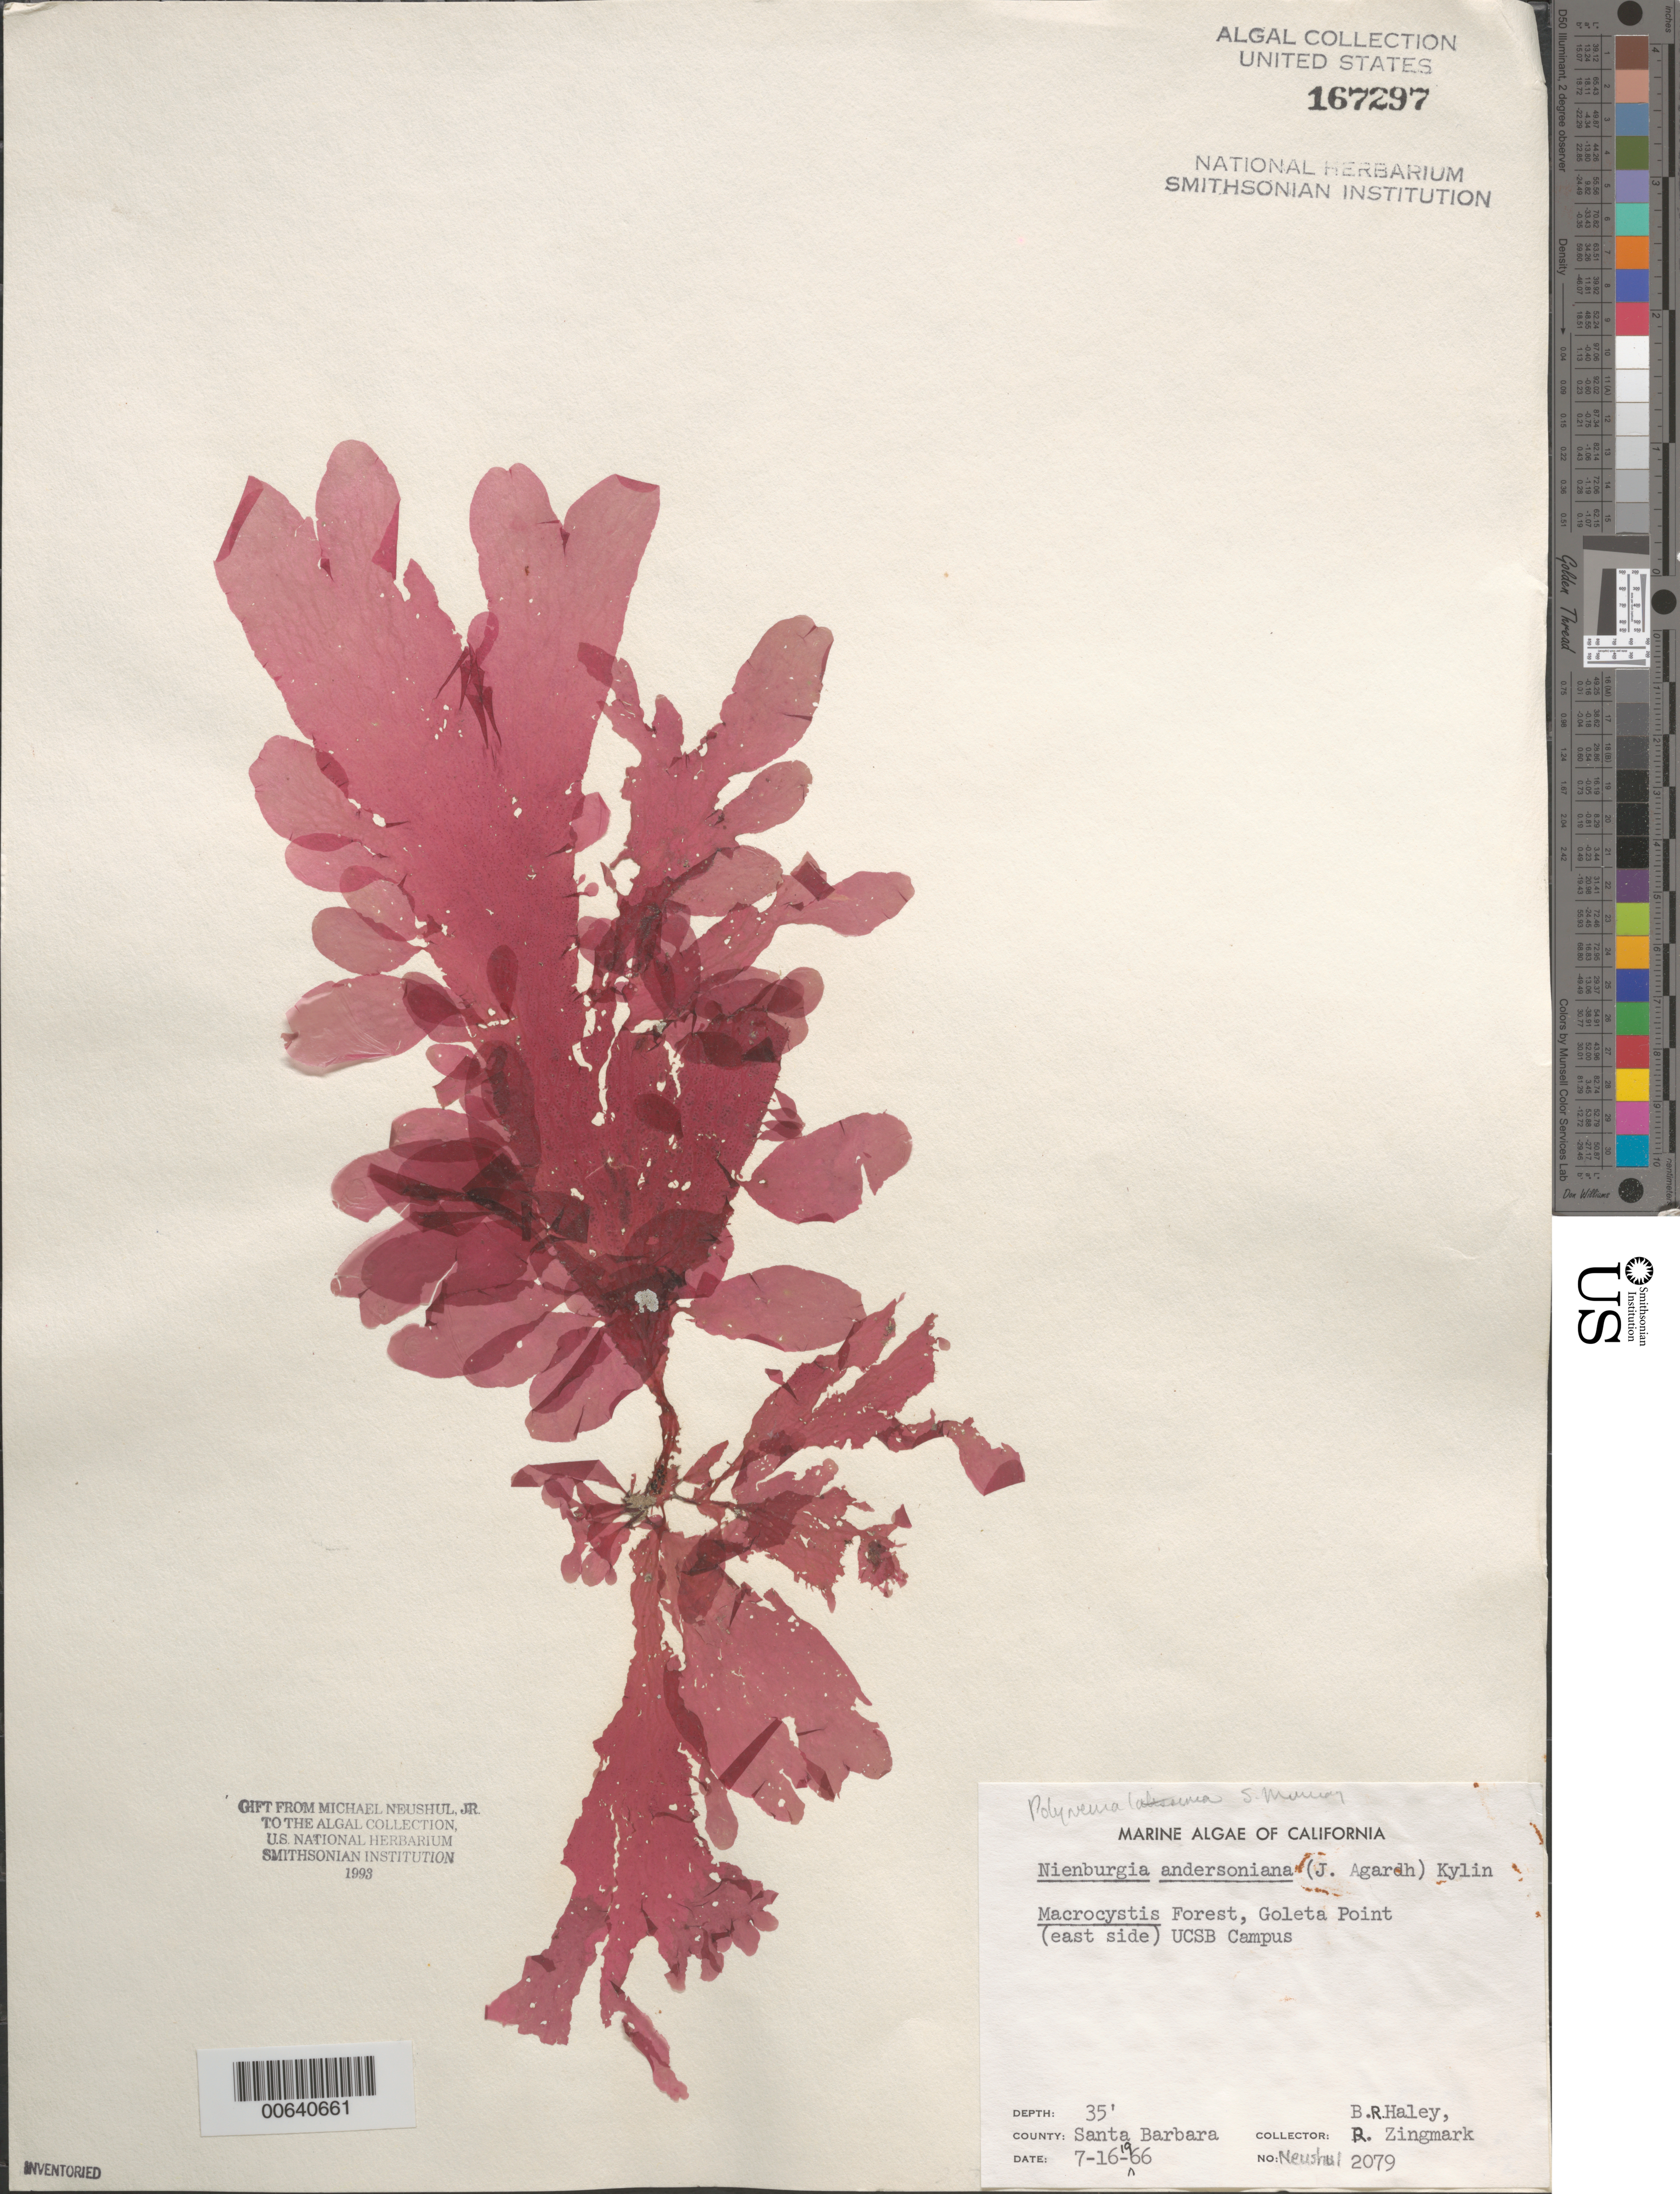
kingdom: Plantae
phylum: Rhodophyta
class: Florideophyceae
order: Ceramiales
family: Delesseriaceae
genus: Polyneura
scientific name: Polyneura latissima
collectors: B. Haley & R. Zingmark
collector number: Neushul 2079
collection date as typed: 16 Jul 1966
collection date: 1966-07-16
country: United States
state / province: California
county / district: Santa Barbara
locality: Goleta Point, University of California Santa Barbara Campus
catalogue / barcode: US 167297